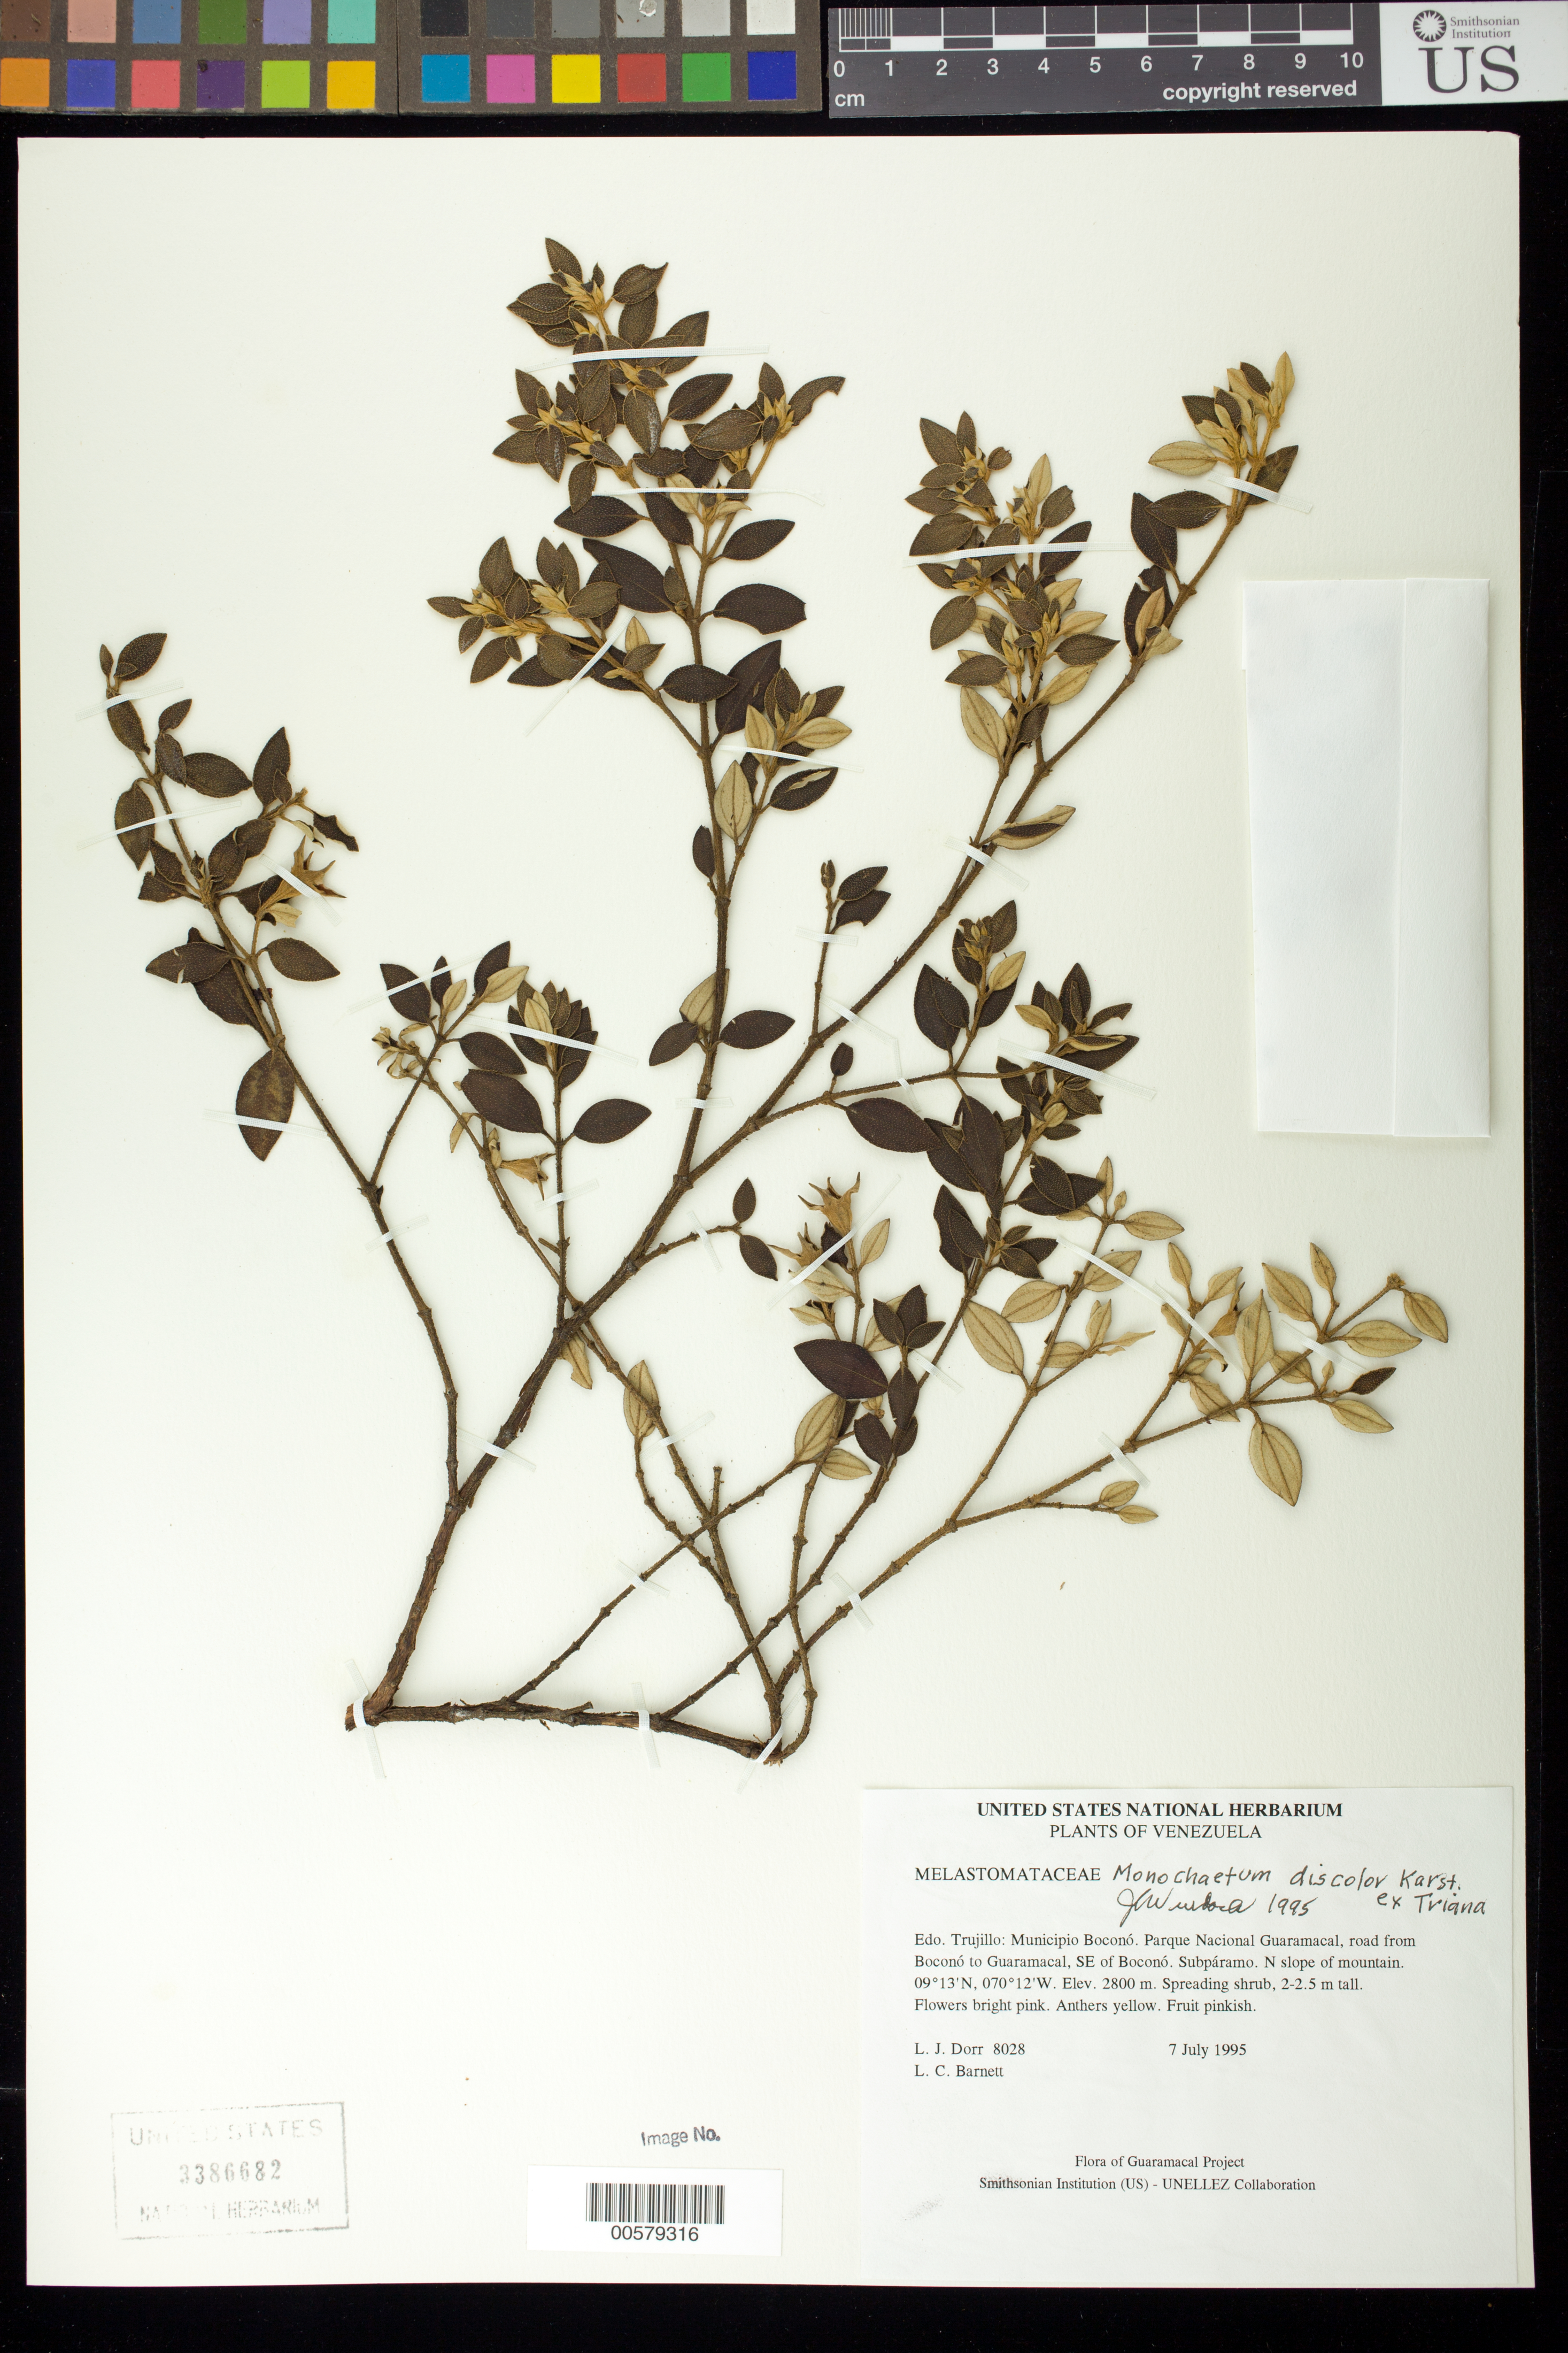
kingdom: Plantae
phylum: Tracheophyta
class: Magnoliopsida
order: Myrtales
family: Melastomataceae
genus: Monochaetum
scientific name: Monochaetum discolor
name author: (Triana) H. Karst.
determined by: Wurdack, John J., (US), US (UNITED STATES)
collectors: L. J. Dorr & L. C. Barnett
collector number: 8028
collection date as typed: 07 Jul 1995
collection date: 1995-07-07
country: Venezuela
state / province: Trujillo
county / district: Boconó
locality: Parque Nacional Guaramacal, road from Boconó to Guaramacal, SE of Boconó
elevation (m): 2800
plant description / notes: PORT, US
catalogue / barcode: US 3386682